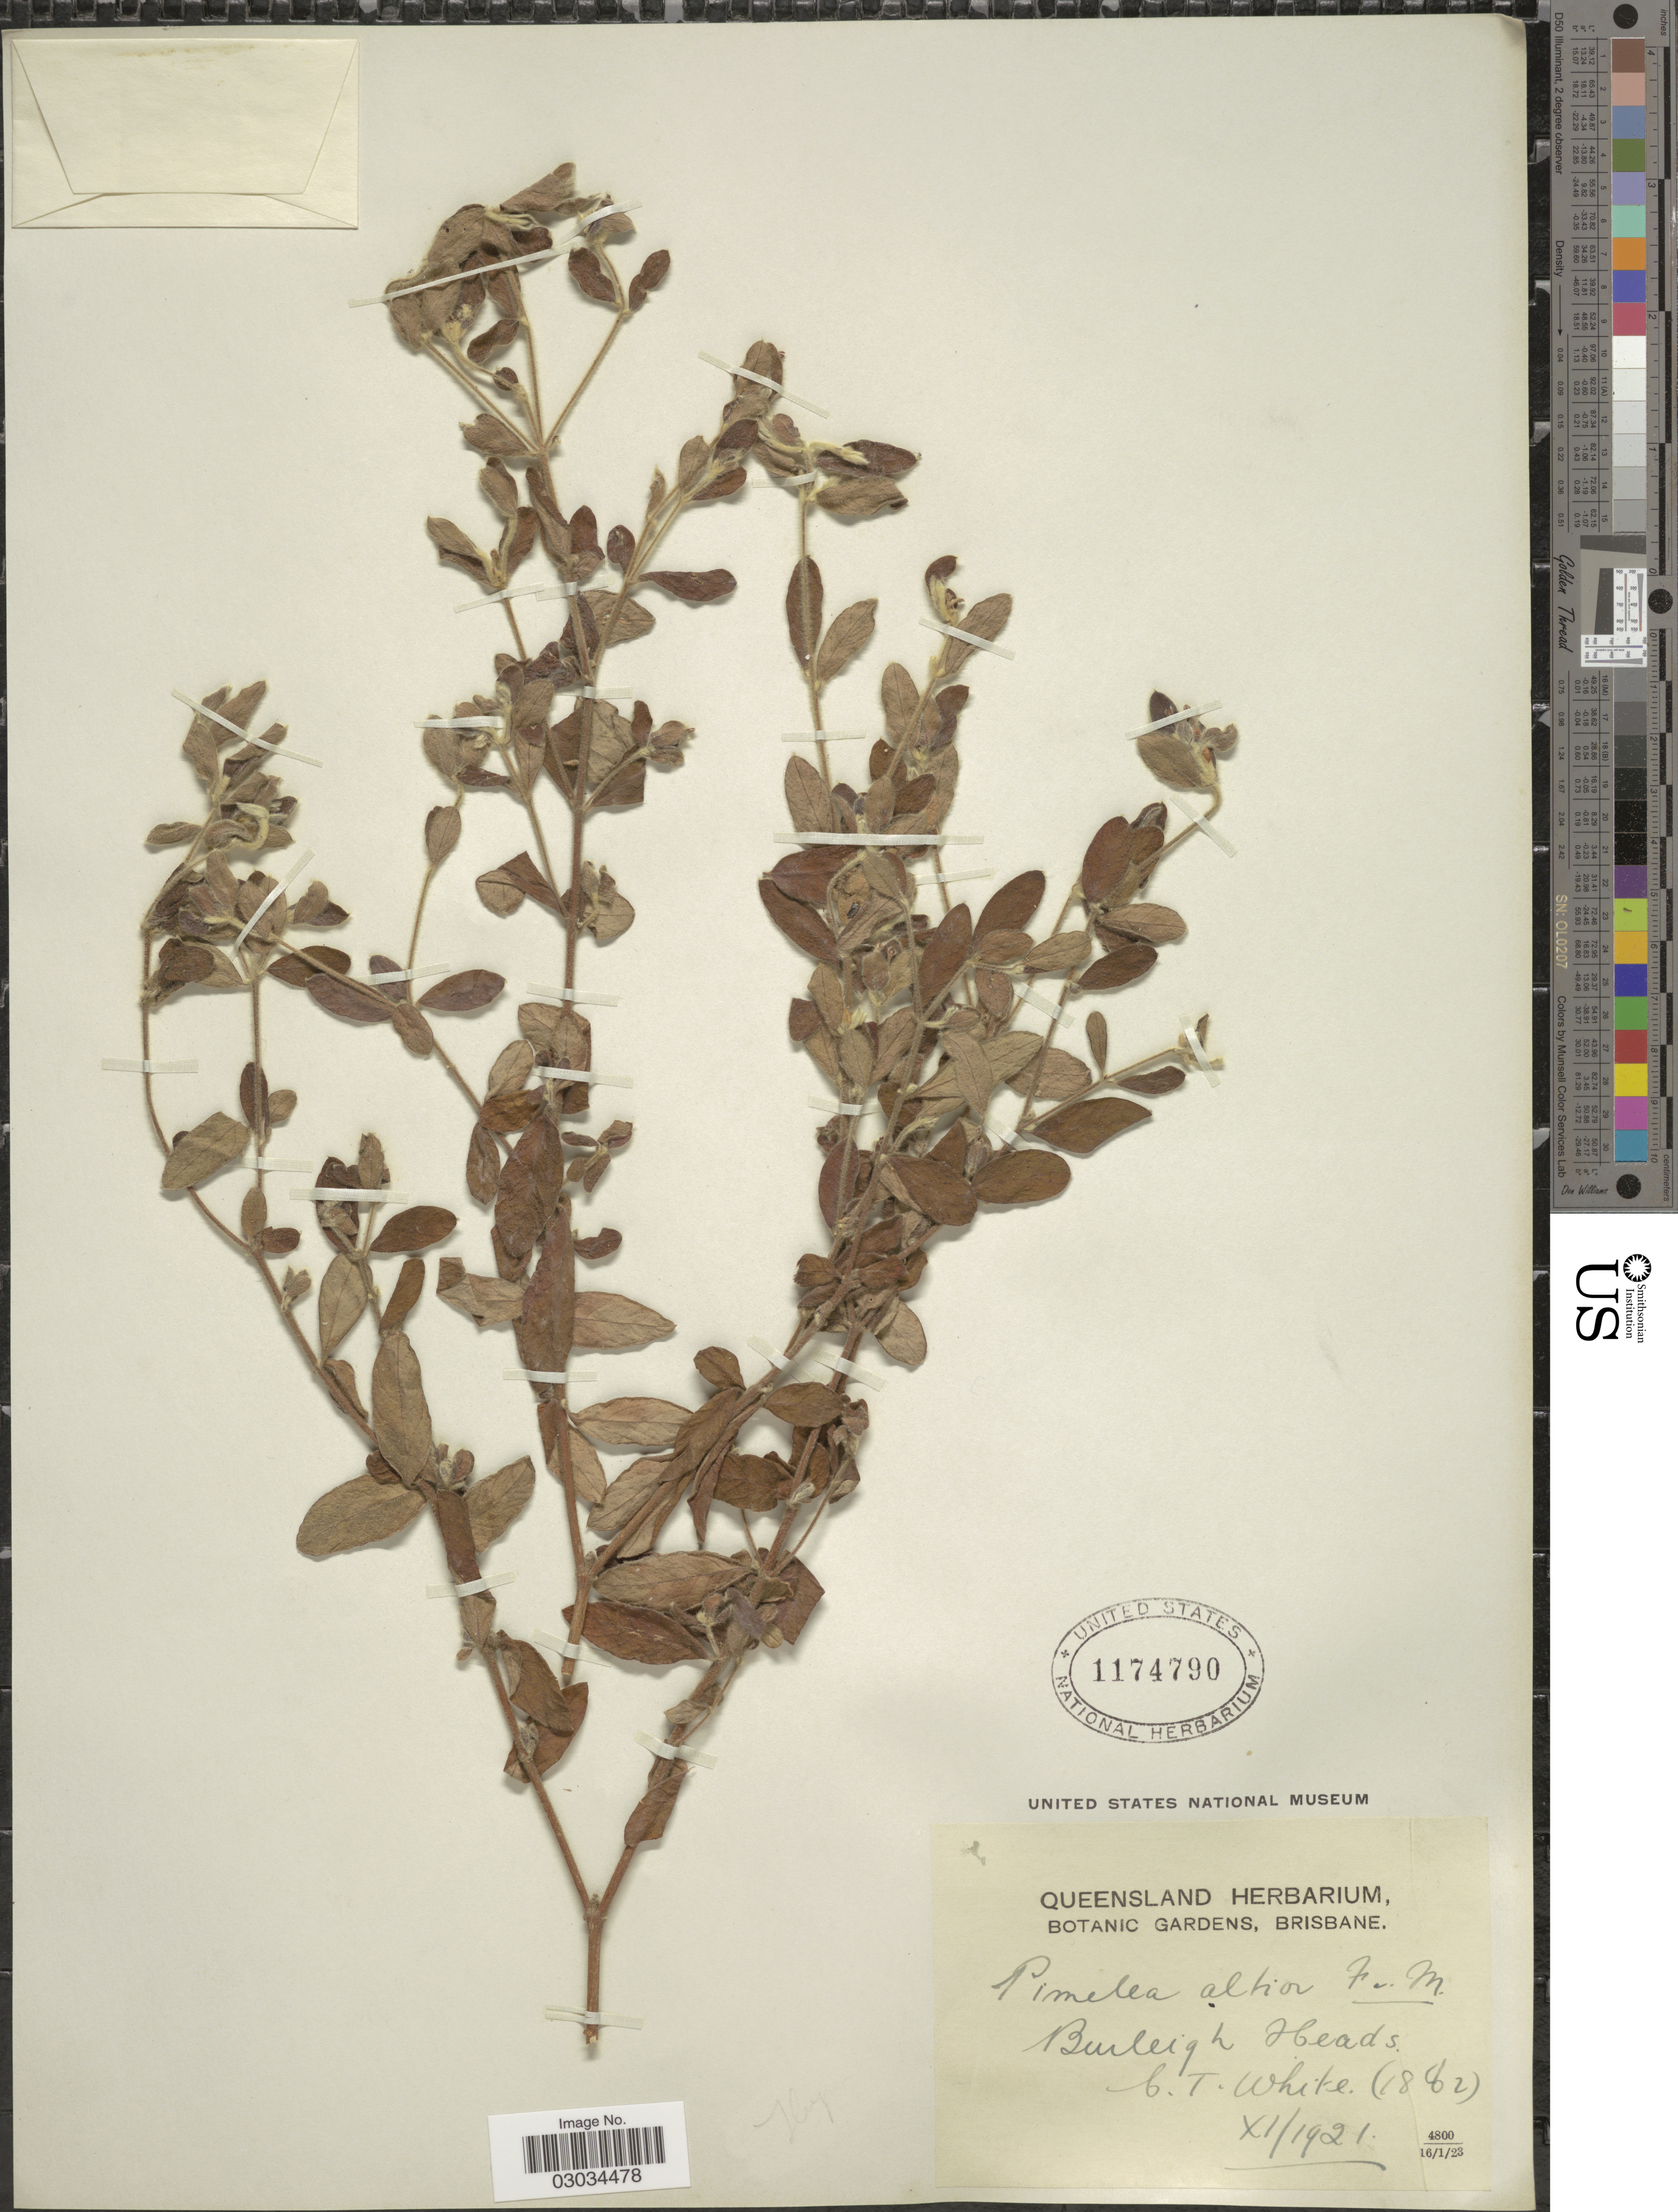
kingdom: Plantae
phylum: Tracheophyta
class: Magnoliopsida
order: Malvales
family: Thymelaeaceae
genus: Pimelea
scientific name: Pimelea altior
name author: F. Muell.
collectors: C. T. White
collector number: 1862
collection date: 1921-11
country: Australia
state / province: Queensland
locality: Burleigh Heads.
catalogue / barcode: US 1174790